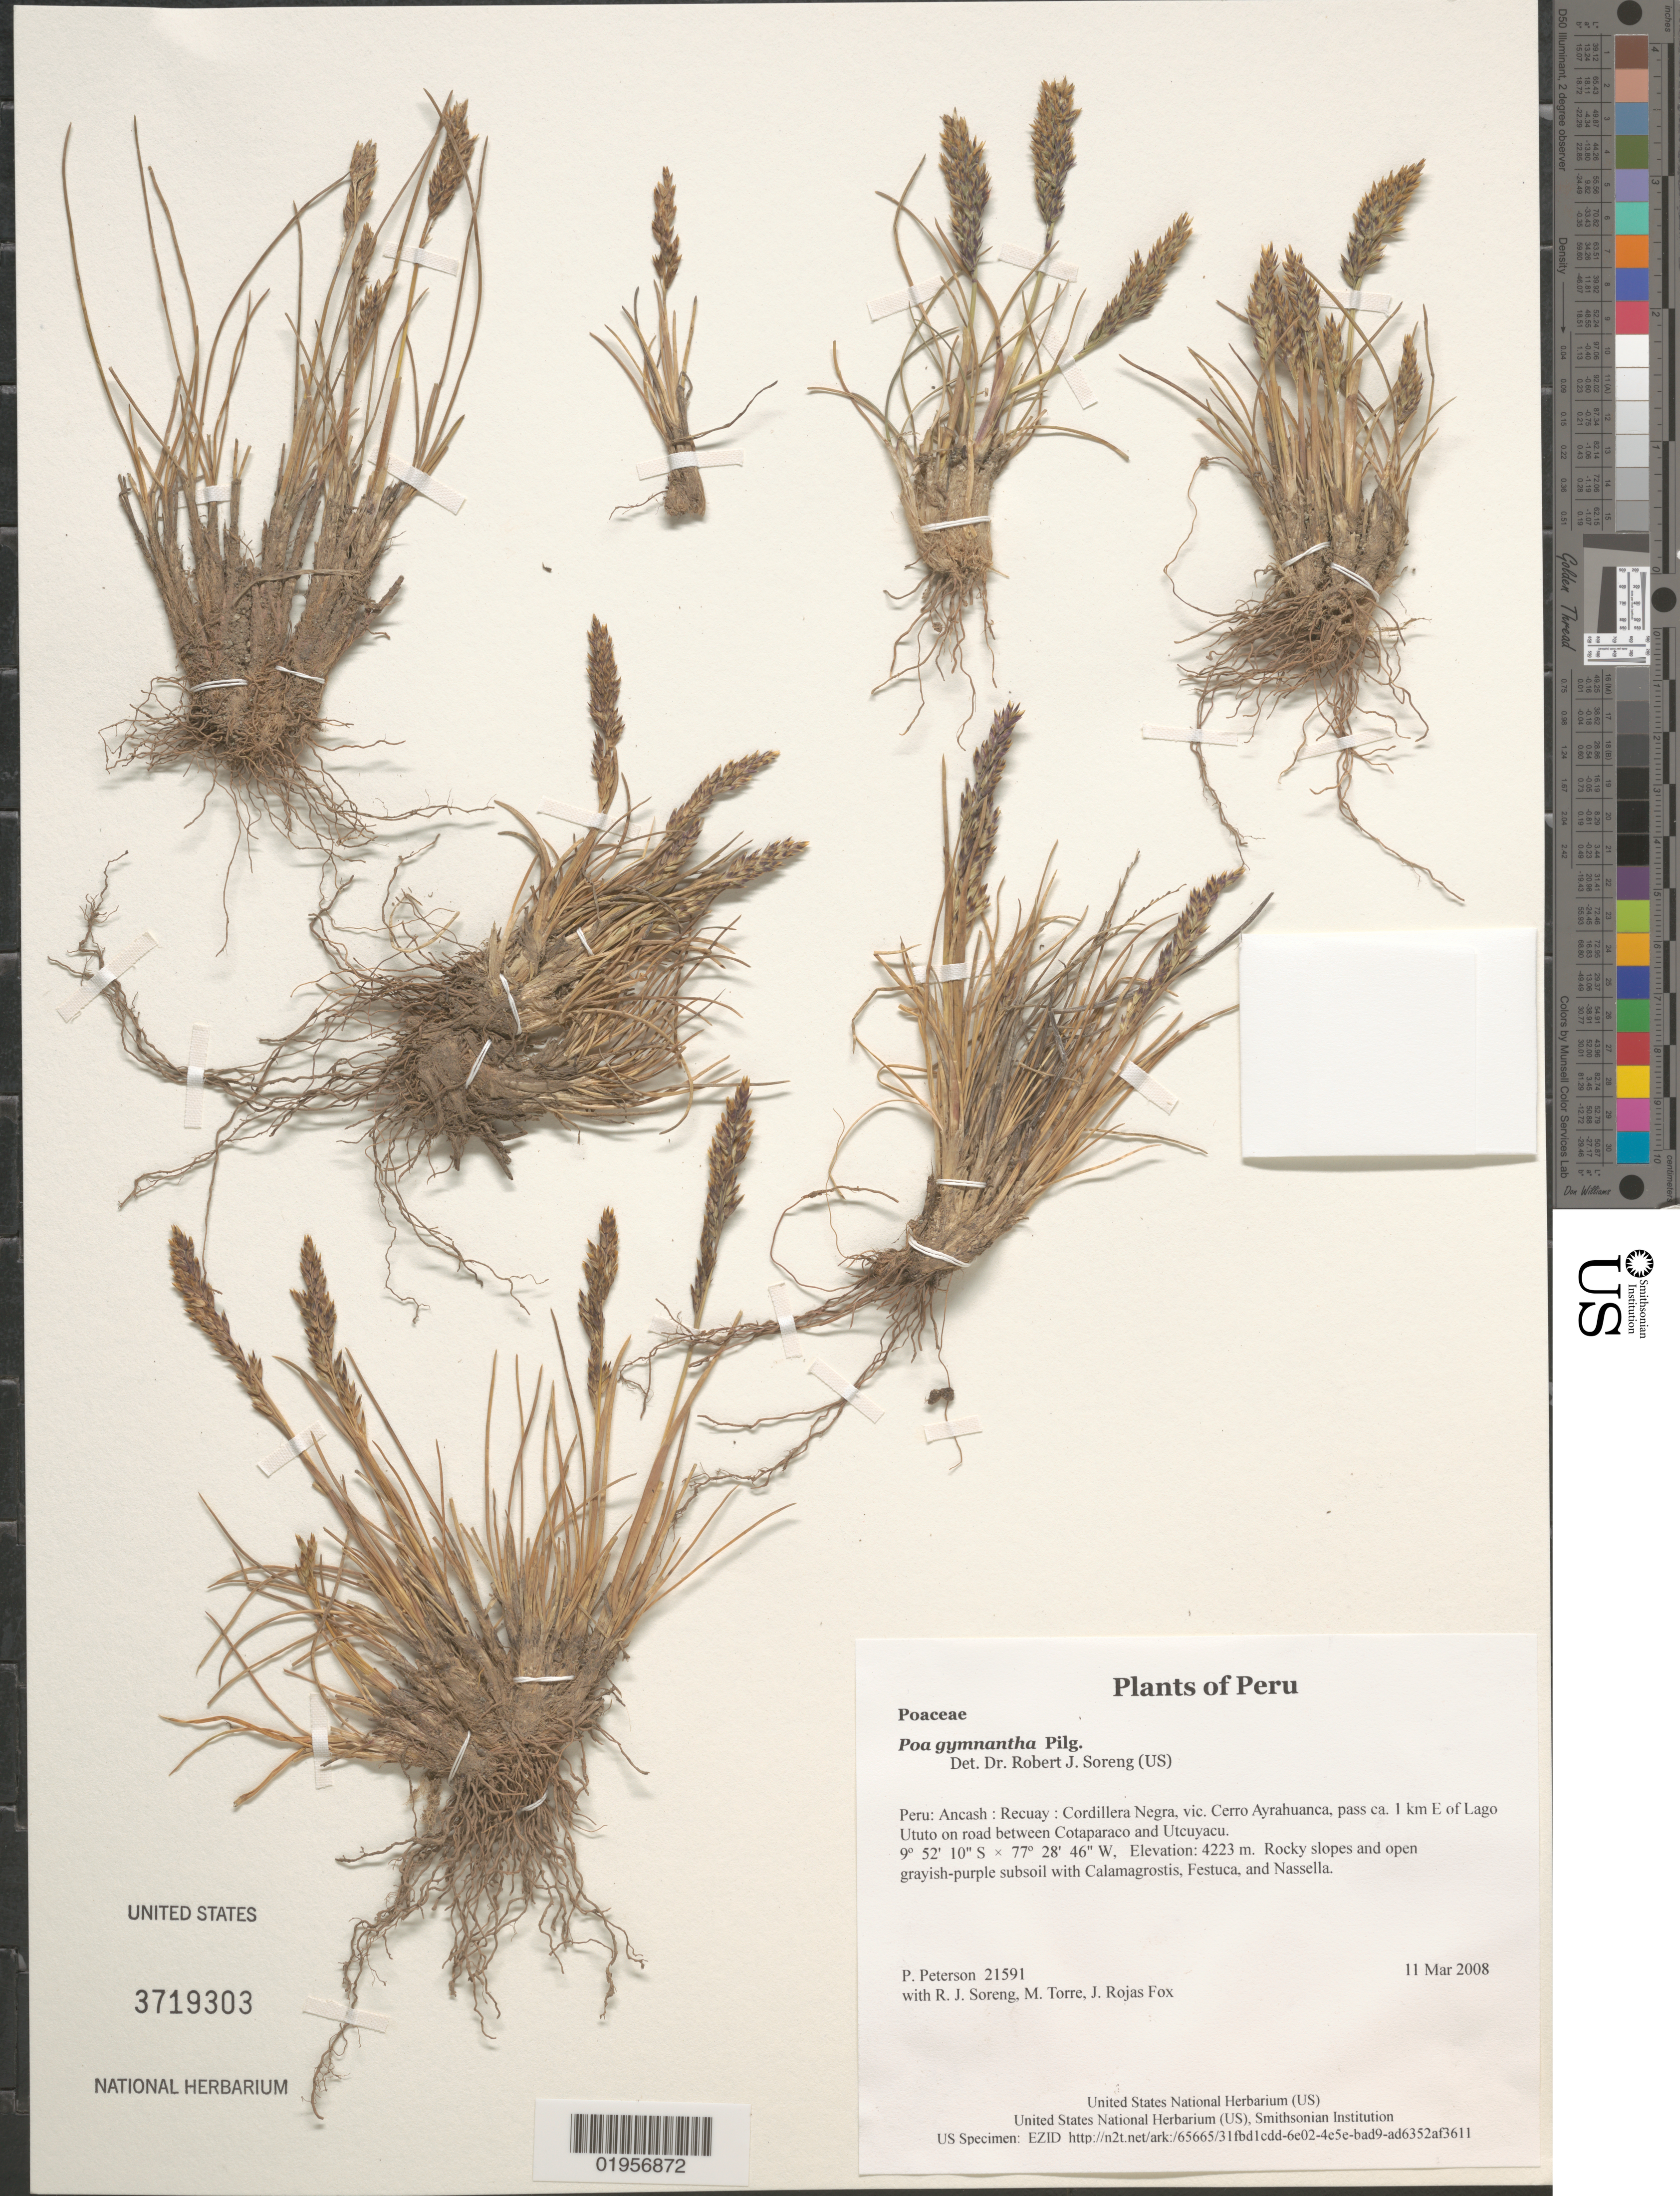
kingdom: Plantae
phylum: Tracheophyta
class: Liliopsida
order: Poales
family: Poaceae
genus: Poa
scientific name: Poa gymnantha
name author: Pilg.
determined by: Soreng, Robert J., Research Associate (BOT), Smithsonian Institution - National Museum of Natural History (UNITED STATES)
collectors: P. M. Peterson, R. J. Soreng, M. Torre & J. Rojas Fox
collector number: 21591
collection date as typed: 11 Mar 2008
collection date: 2008-03-11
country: Peru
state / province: Ancash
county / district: Recuay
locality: Cordillera Negra, vic. Cerro Ayrahuanca, pass ca. 1 km E of Lago Ututo on road between Cotaparaco and Utcuyacu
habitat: Rocky slopes and open grayish-purple subsoil with Calamagrostis, Festuca, and Nassella.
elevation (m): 4223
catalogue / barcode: US 3719303